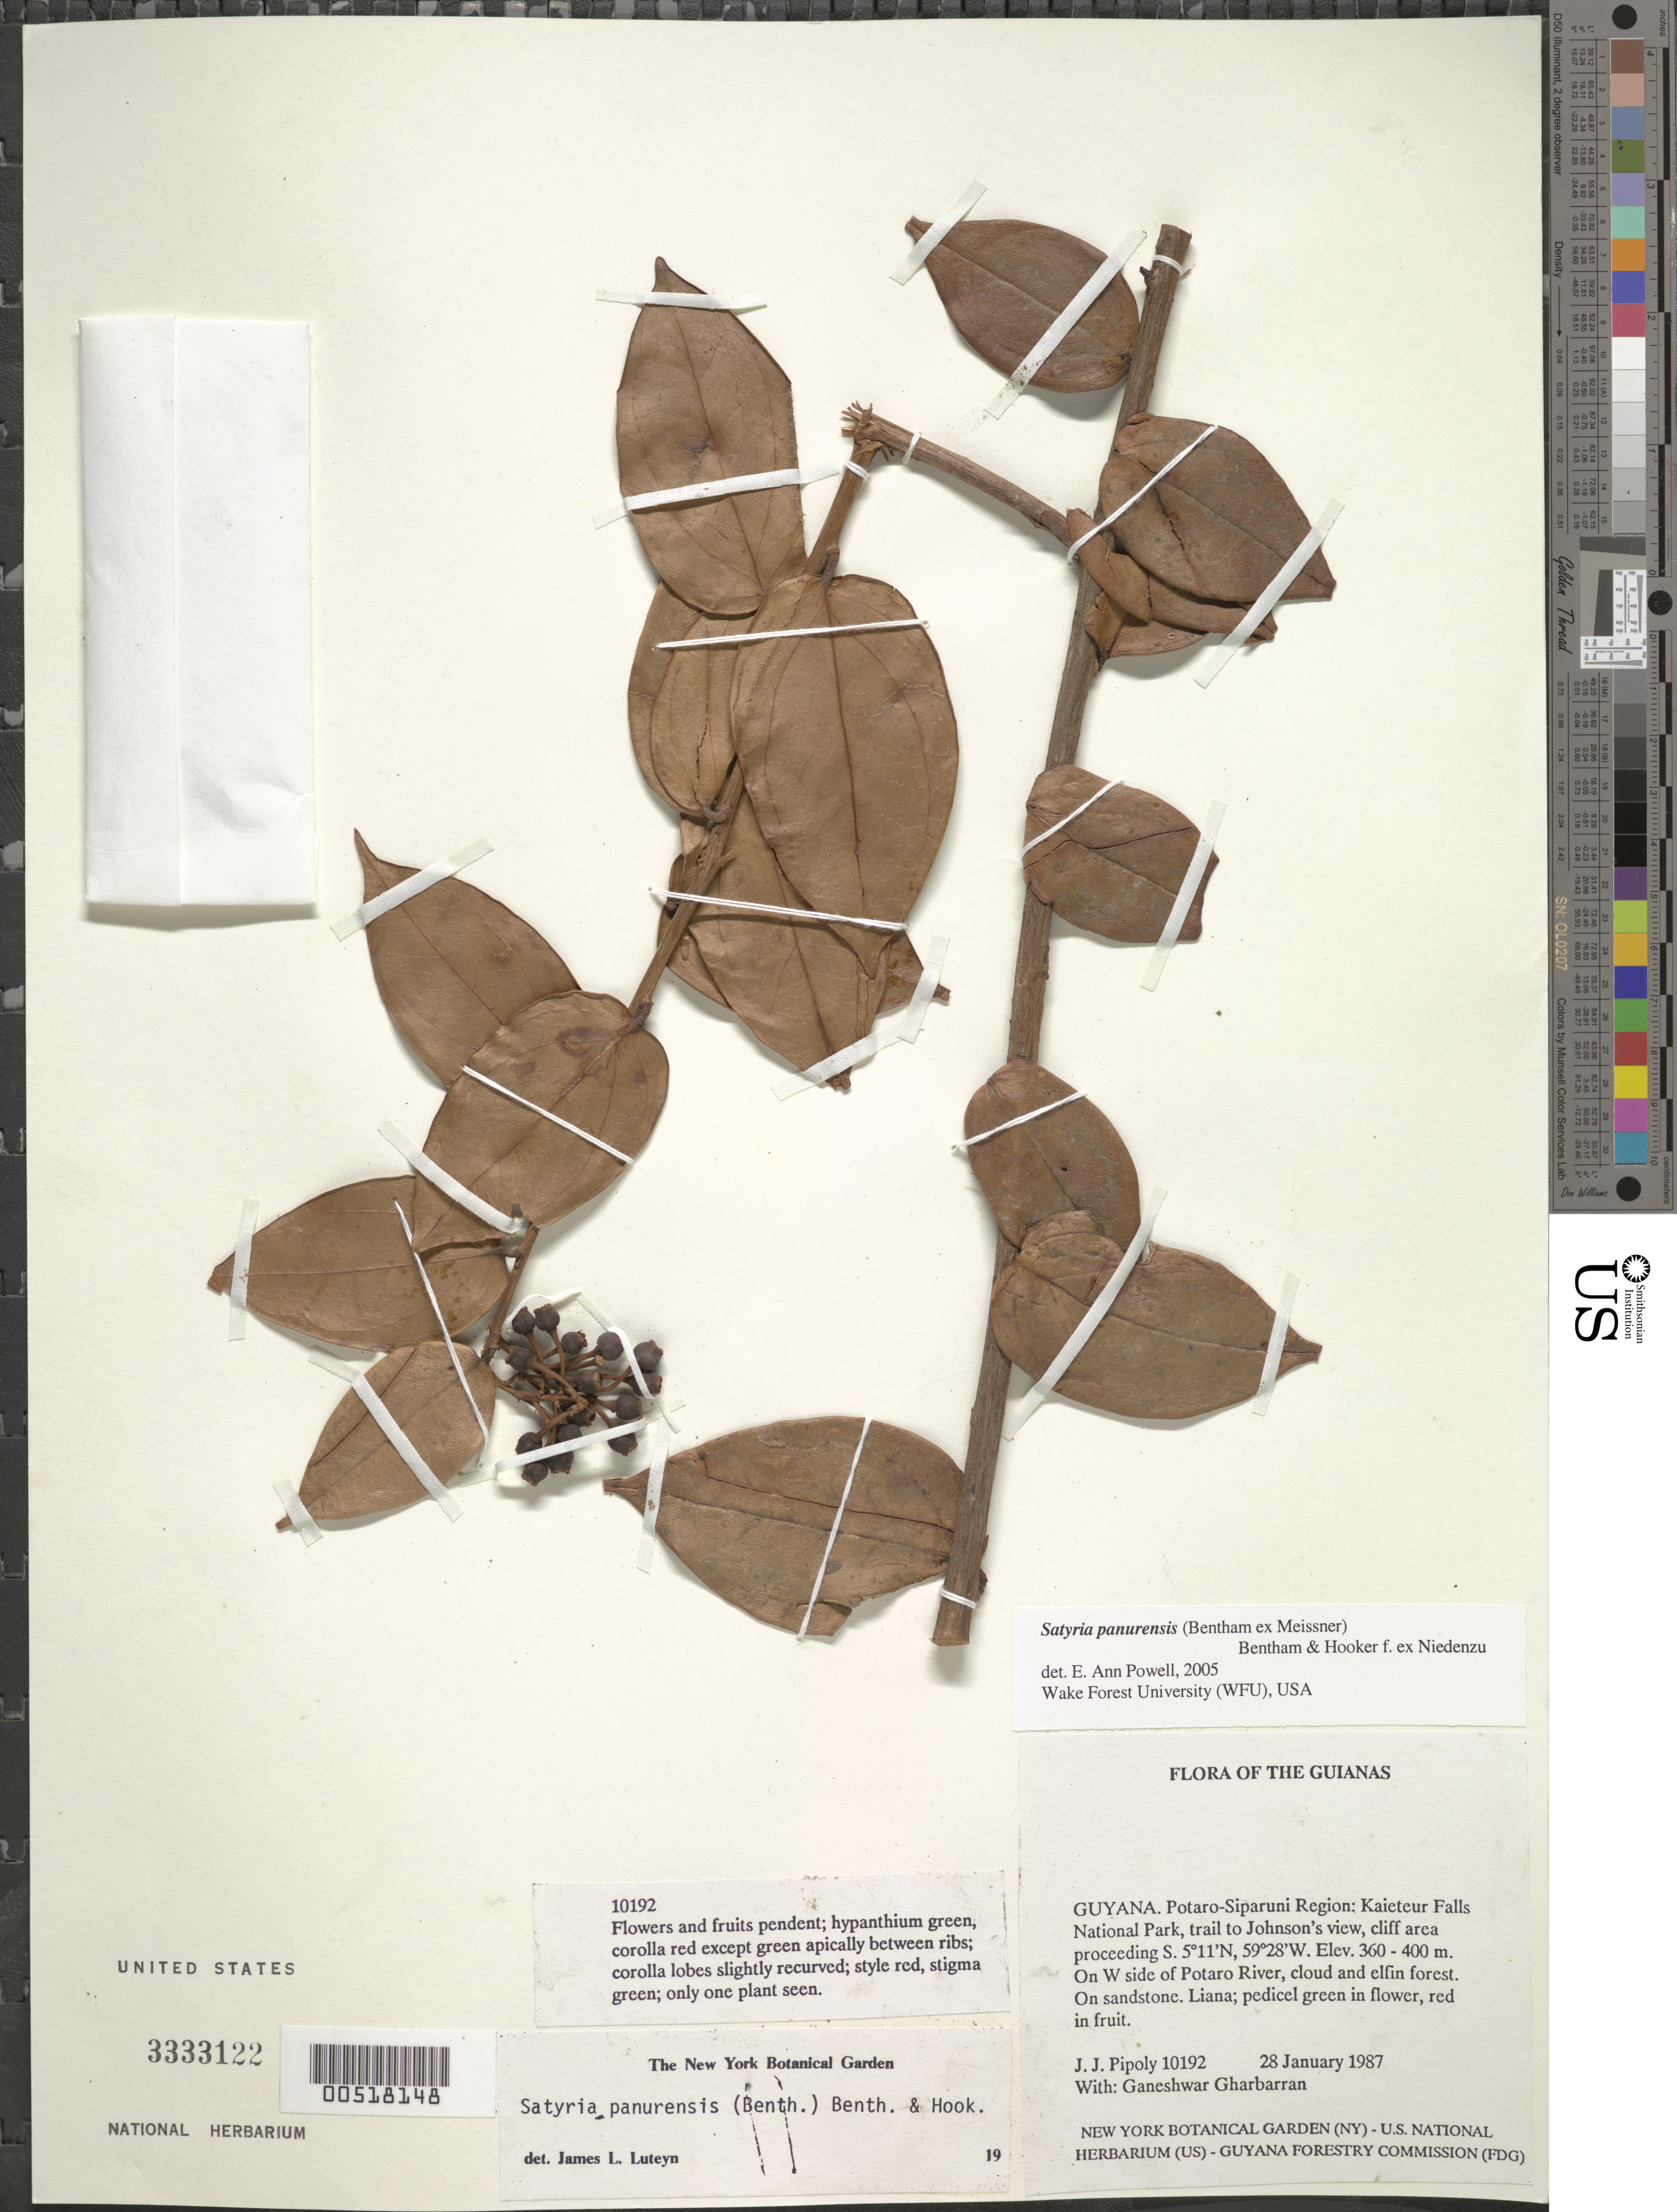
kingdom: Plantae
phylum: Tracheophyta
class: Magnoliopsida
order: Ericales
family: Ericaceae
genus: Satyria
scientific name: Satyria panurensis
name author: (Benth. ex Meisn.) Benth. & Hook. f. ex Nied.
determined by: Luteyn, J. L.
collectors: J. J. Pipoly & G. Gharbarran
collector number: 10192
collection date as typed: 28 January 1987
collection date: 1987-01-28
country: Guyana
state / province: Potaro-Siparuni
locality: Kaieteur Falls National Park, trail to Johnson's view, cliff area proceeding S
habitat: On W side of Potaro River, cloud and elfin forest. On sandstone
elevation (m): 360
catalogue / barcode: US 3333122